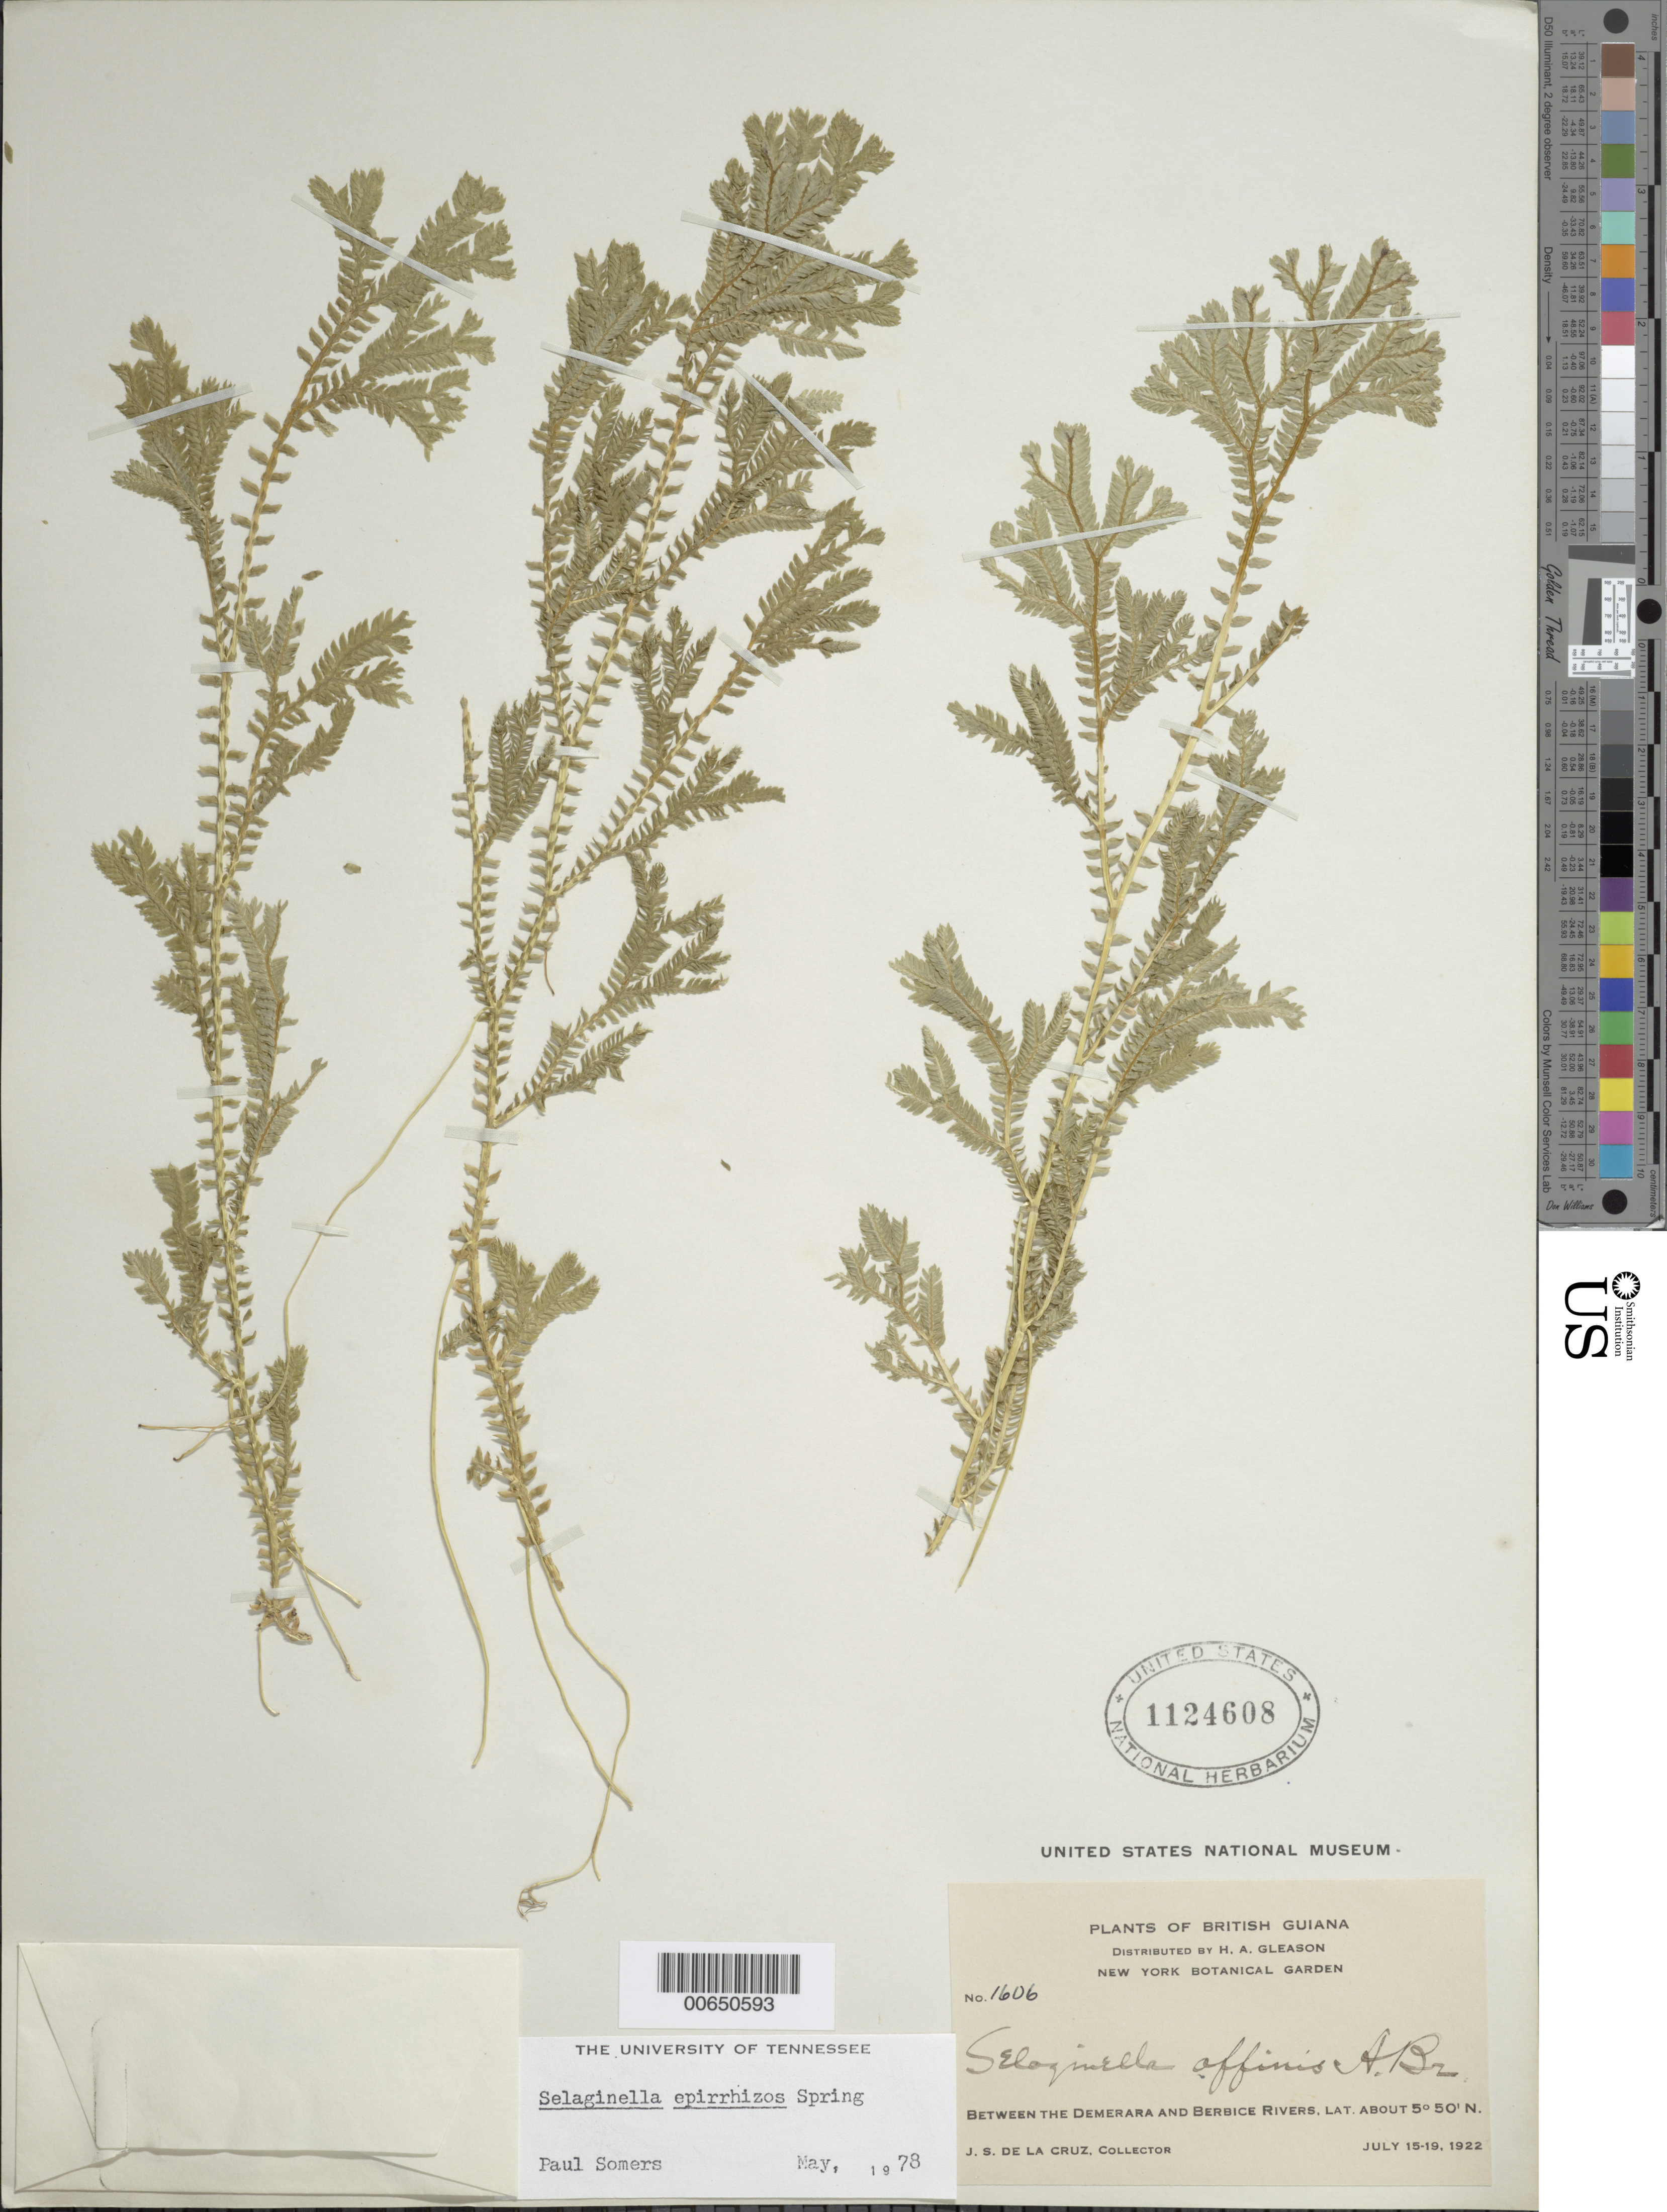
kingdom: Plantae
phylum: Tracheophyta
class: Lycopodiopsida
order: Selaginellales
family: Selaginellaceae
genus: Selaginella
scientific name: Selaginella epirrhizos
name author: Spring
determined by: Somers, P., (TENN), University of Tennessee Knoxville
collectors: J. S. de la Cruz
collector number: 1606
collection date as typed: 15-Jul-22 to 19-Jul-22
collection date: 1922-07-15/1922-07-19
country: Guyana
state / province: U. Demerara-Berbice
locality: Demerara River to the Berbice River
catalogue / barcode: US 1124608